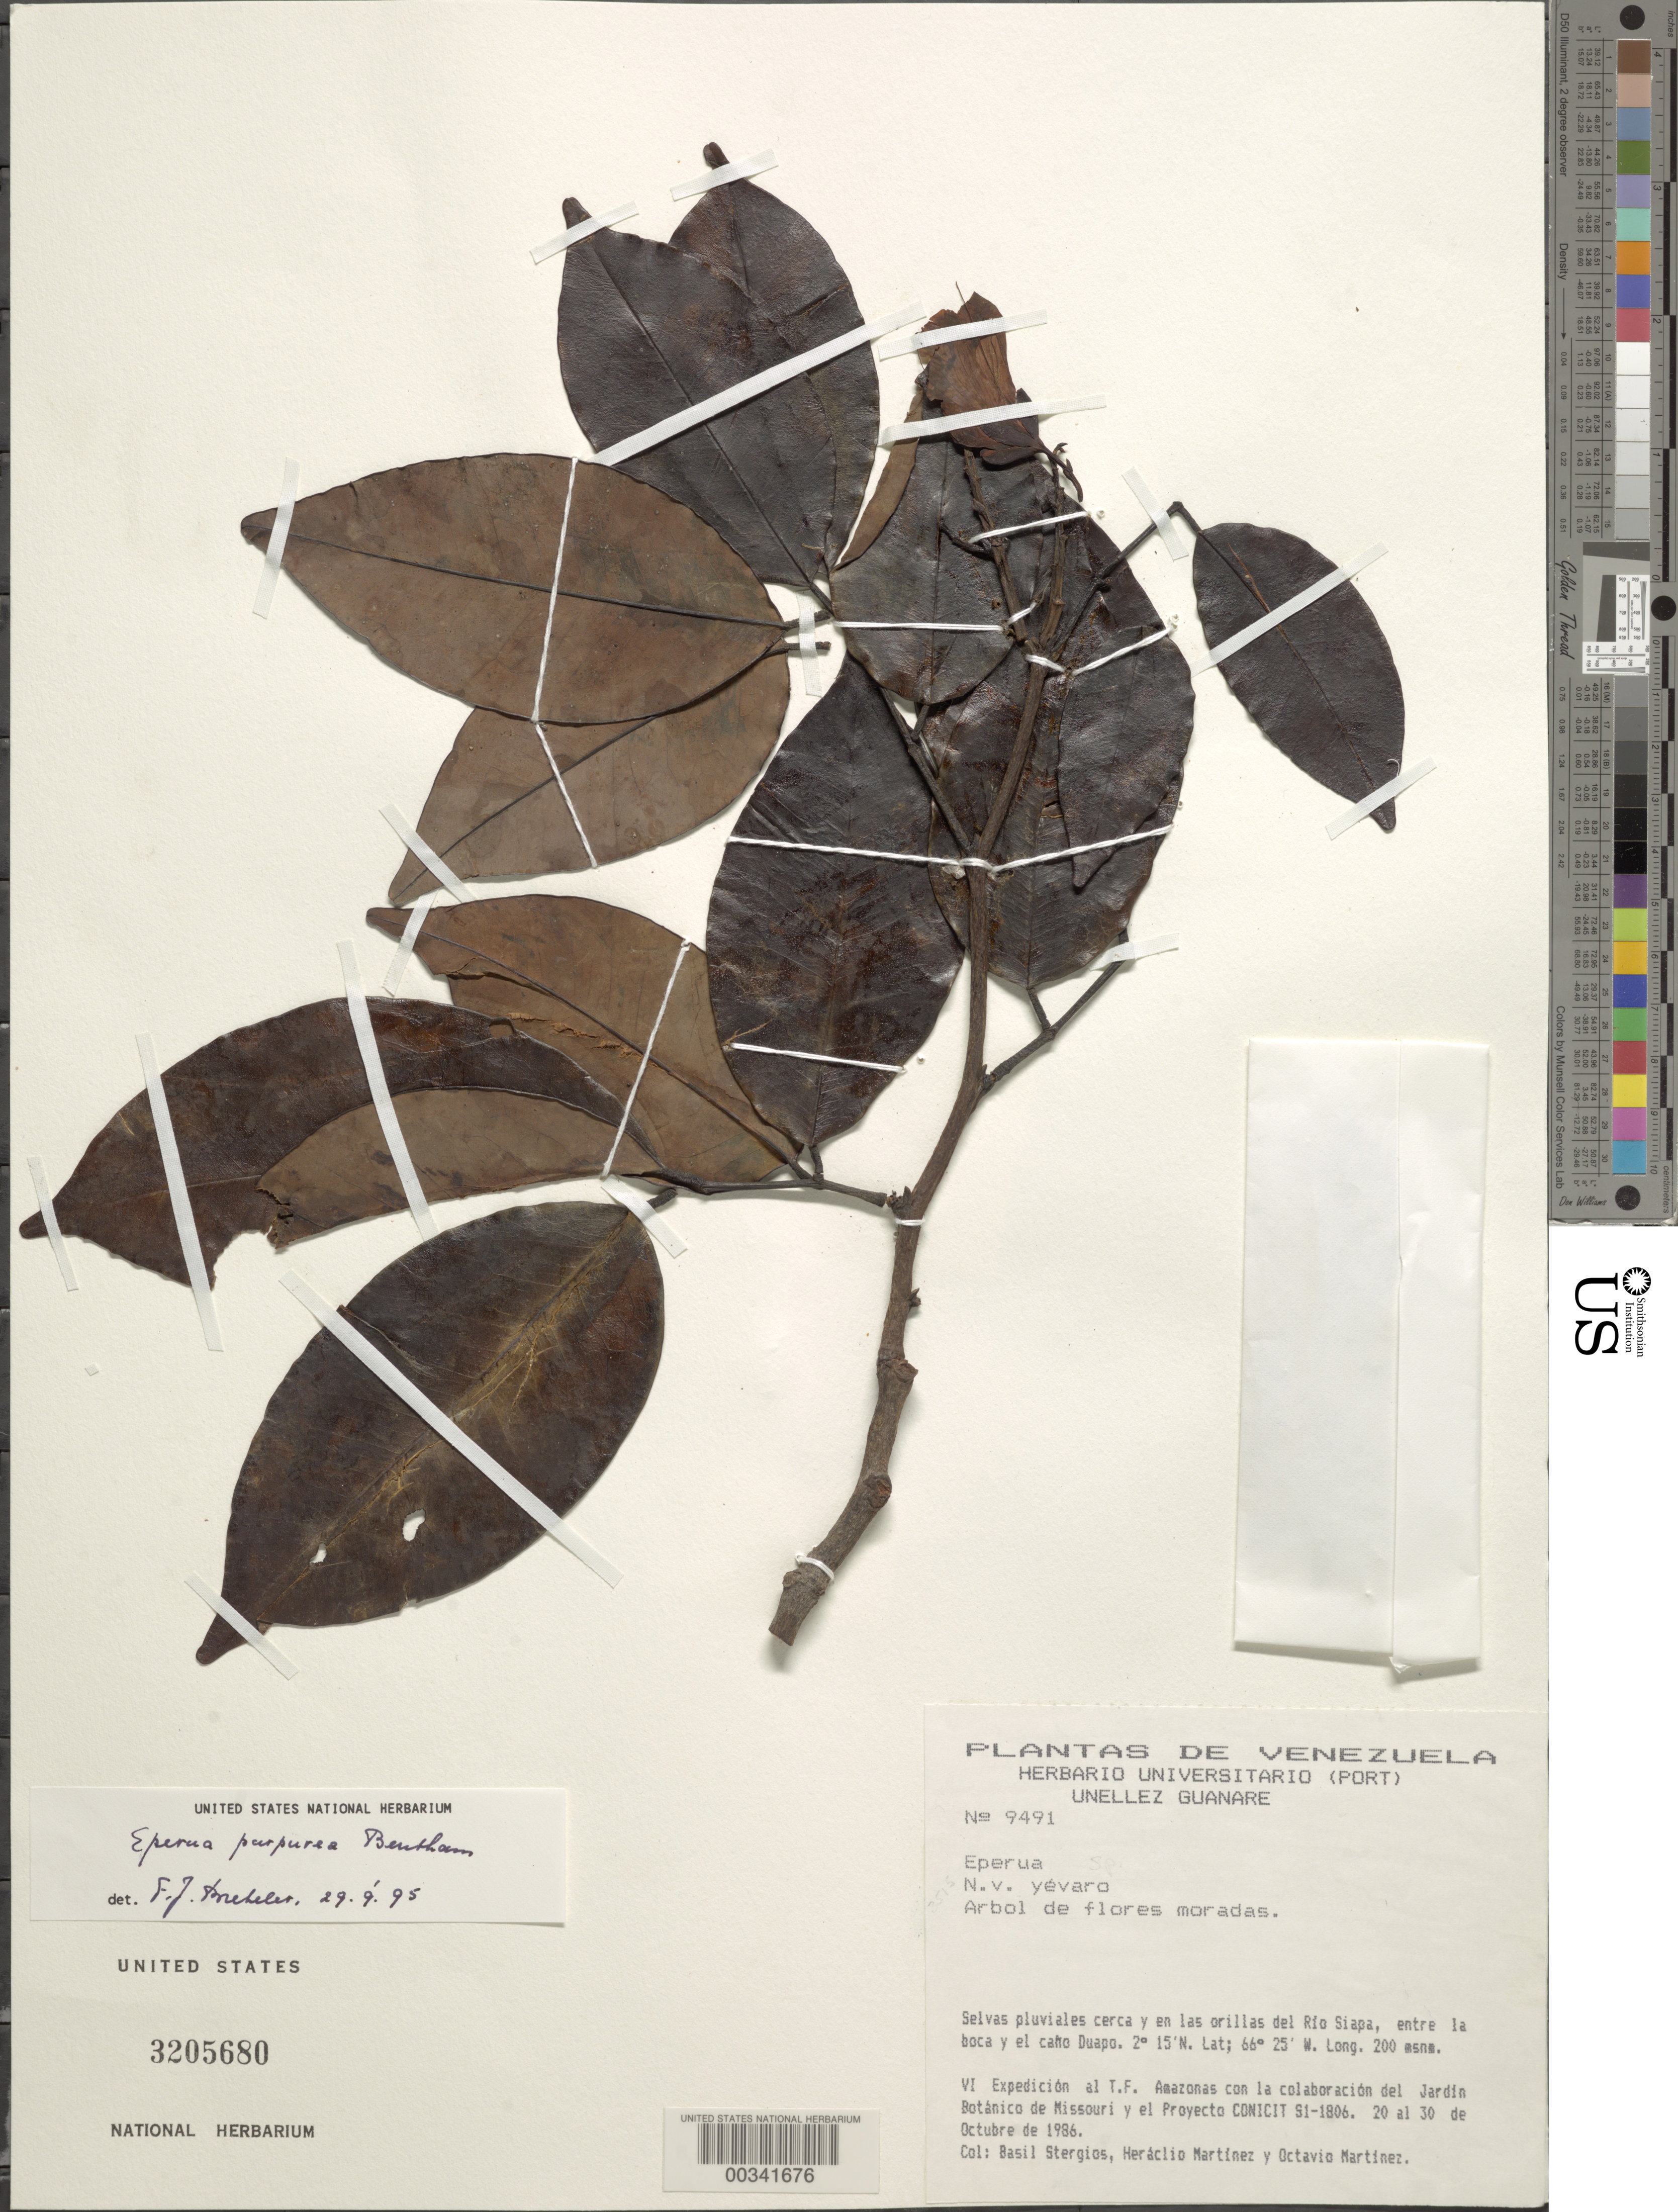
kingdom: Plantae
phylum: Tracheophyta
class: Magnoliopsida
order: Fabales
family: Fabaceae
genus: Eperua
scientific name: Eperua purpurea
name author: Benth.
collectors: B. G. Stergios, H. Martinez & O. Martinez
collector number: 9491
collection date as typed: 20 Oct 1986 to 30 Oct 1986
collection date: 1986-10-20/1986-10-30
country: Venezuela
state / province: Amazonas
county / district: Río Negro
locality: Cerca y en las orillas del rio Siapa, entre la boca y el cano Duapo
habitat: Selva pluvial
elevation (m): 200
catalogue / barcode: US 3205680